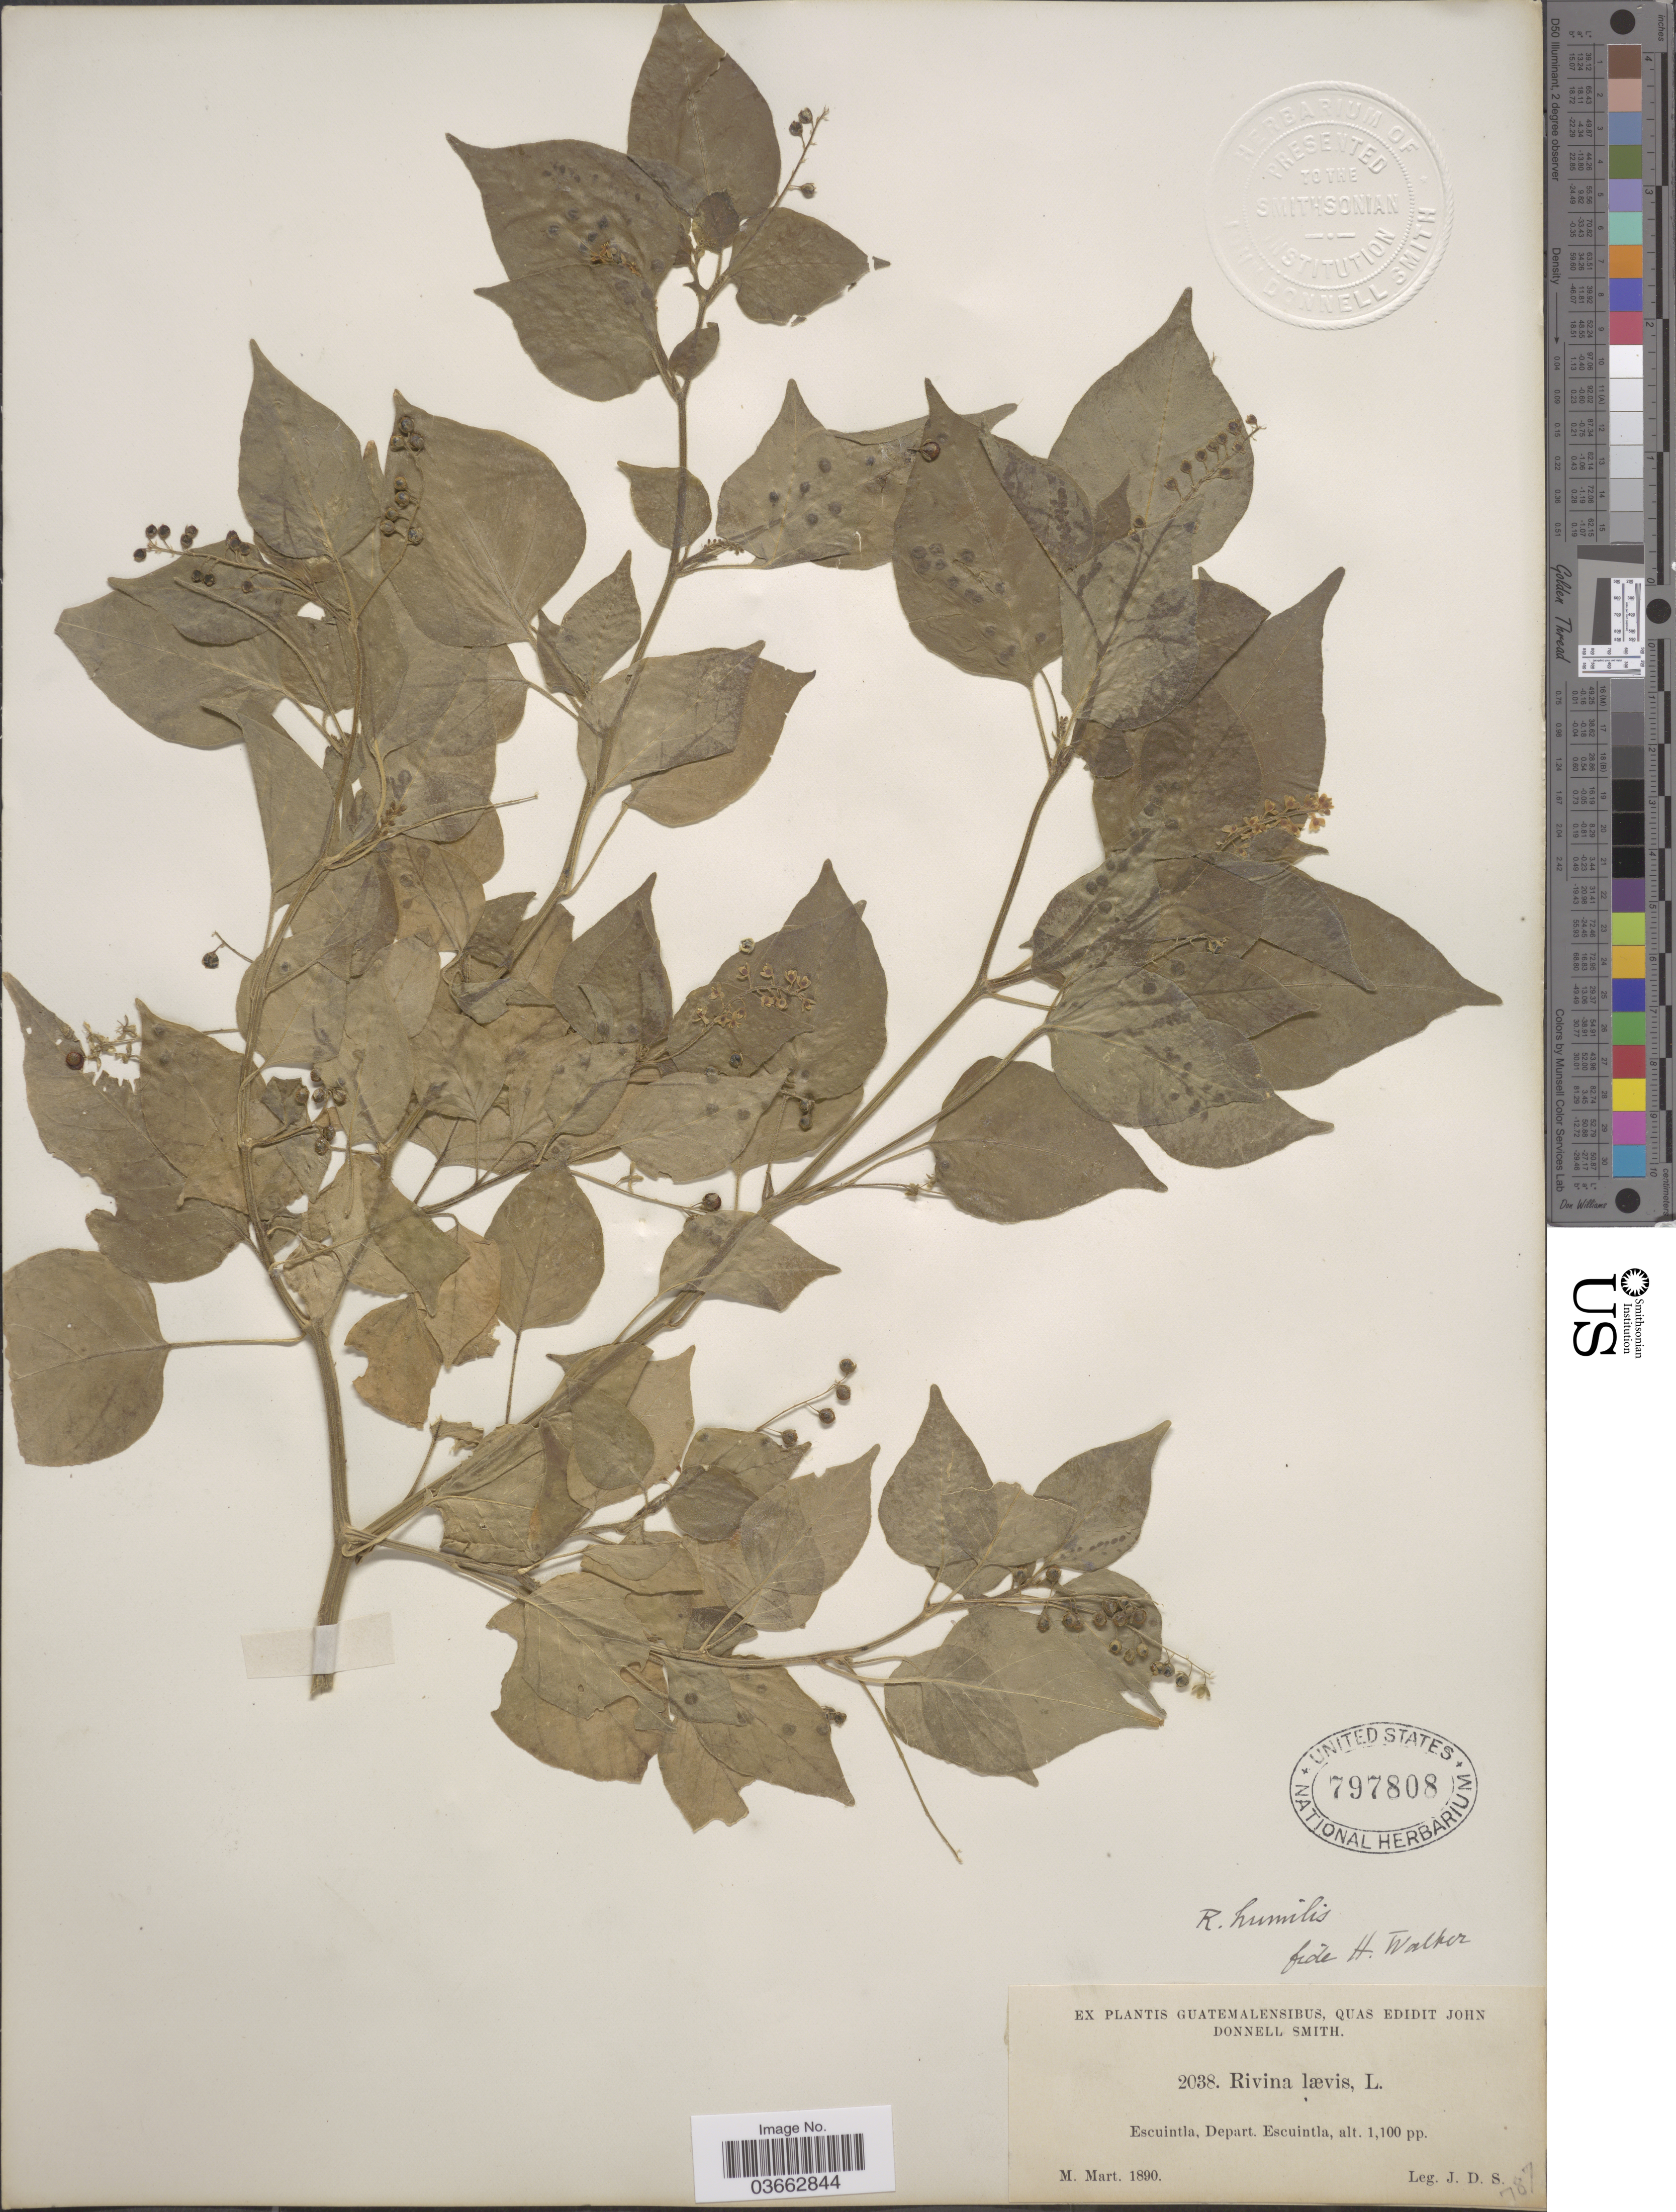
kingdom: Plantae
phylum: Tracheophyta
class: Magnoliopsida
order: Caryophyllales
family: Phytolaccaceae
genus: Rivina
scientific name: Rivina humilis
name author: L.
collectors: J. Donnell Smith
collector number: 2038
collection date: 1890-03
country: Guatemala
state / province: Escuintla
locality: Depart. Escuintla.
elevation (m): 335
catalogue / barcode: US 797808